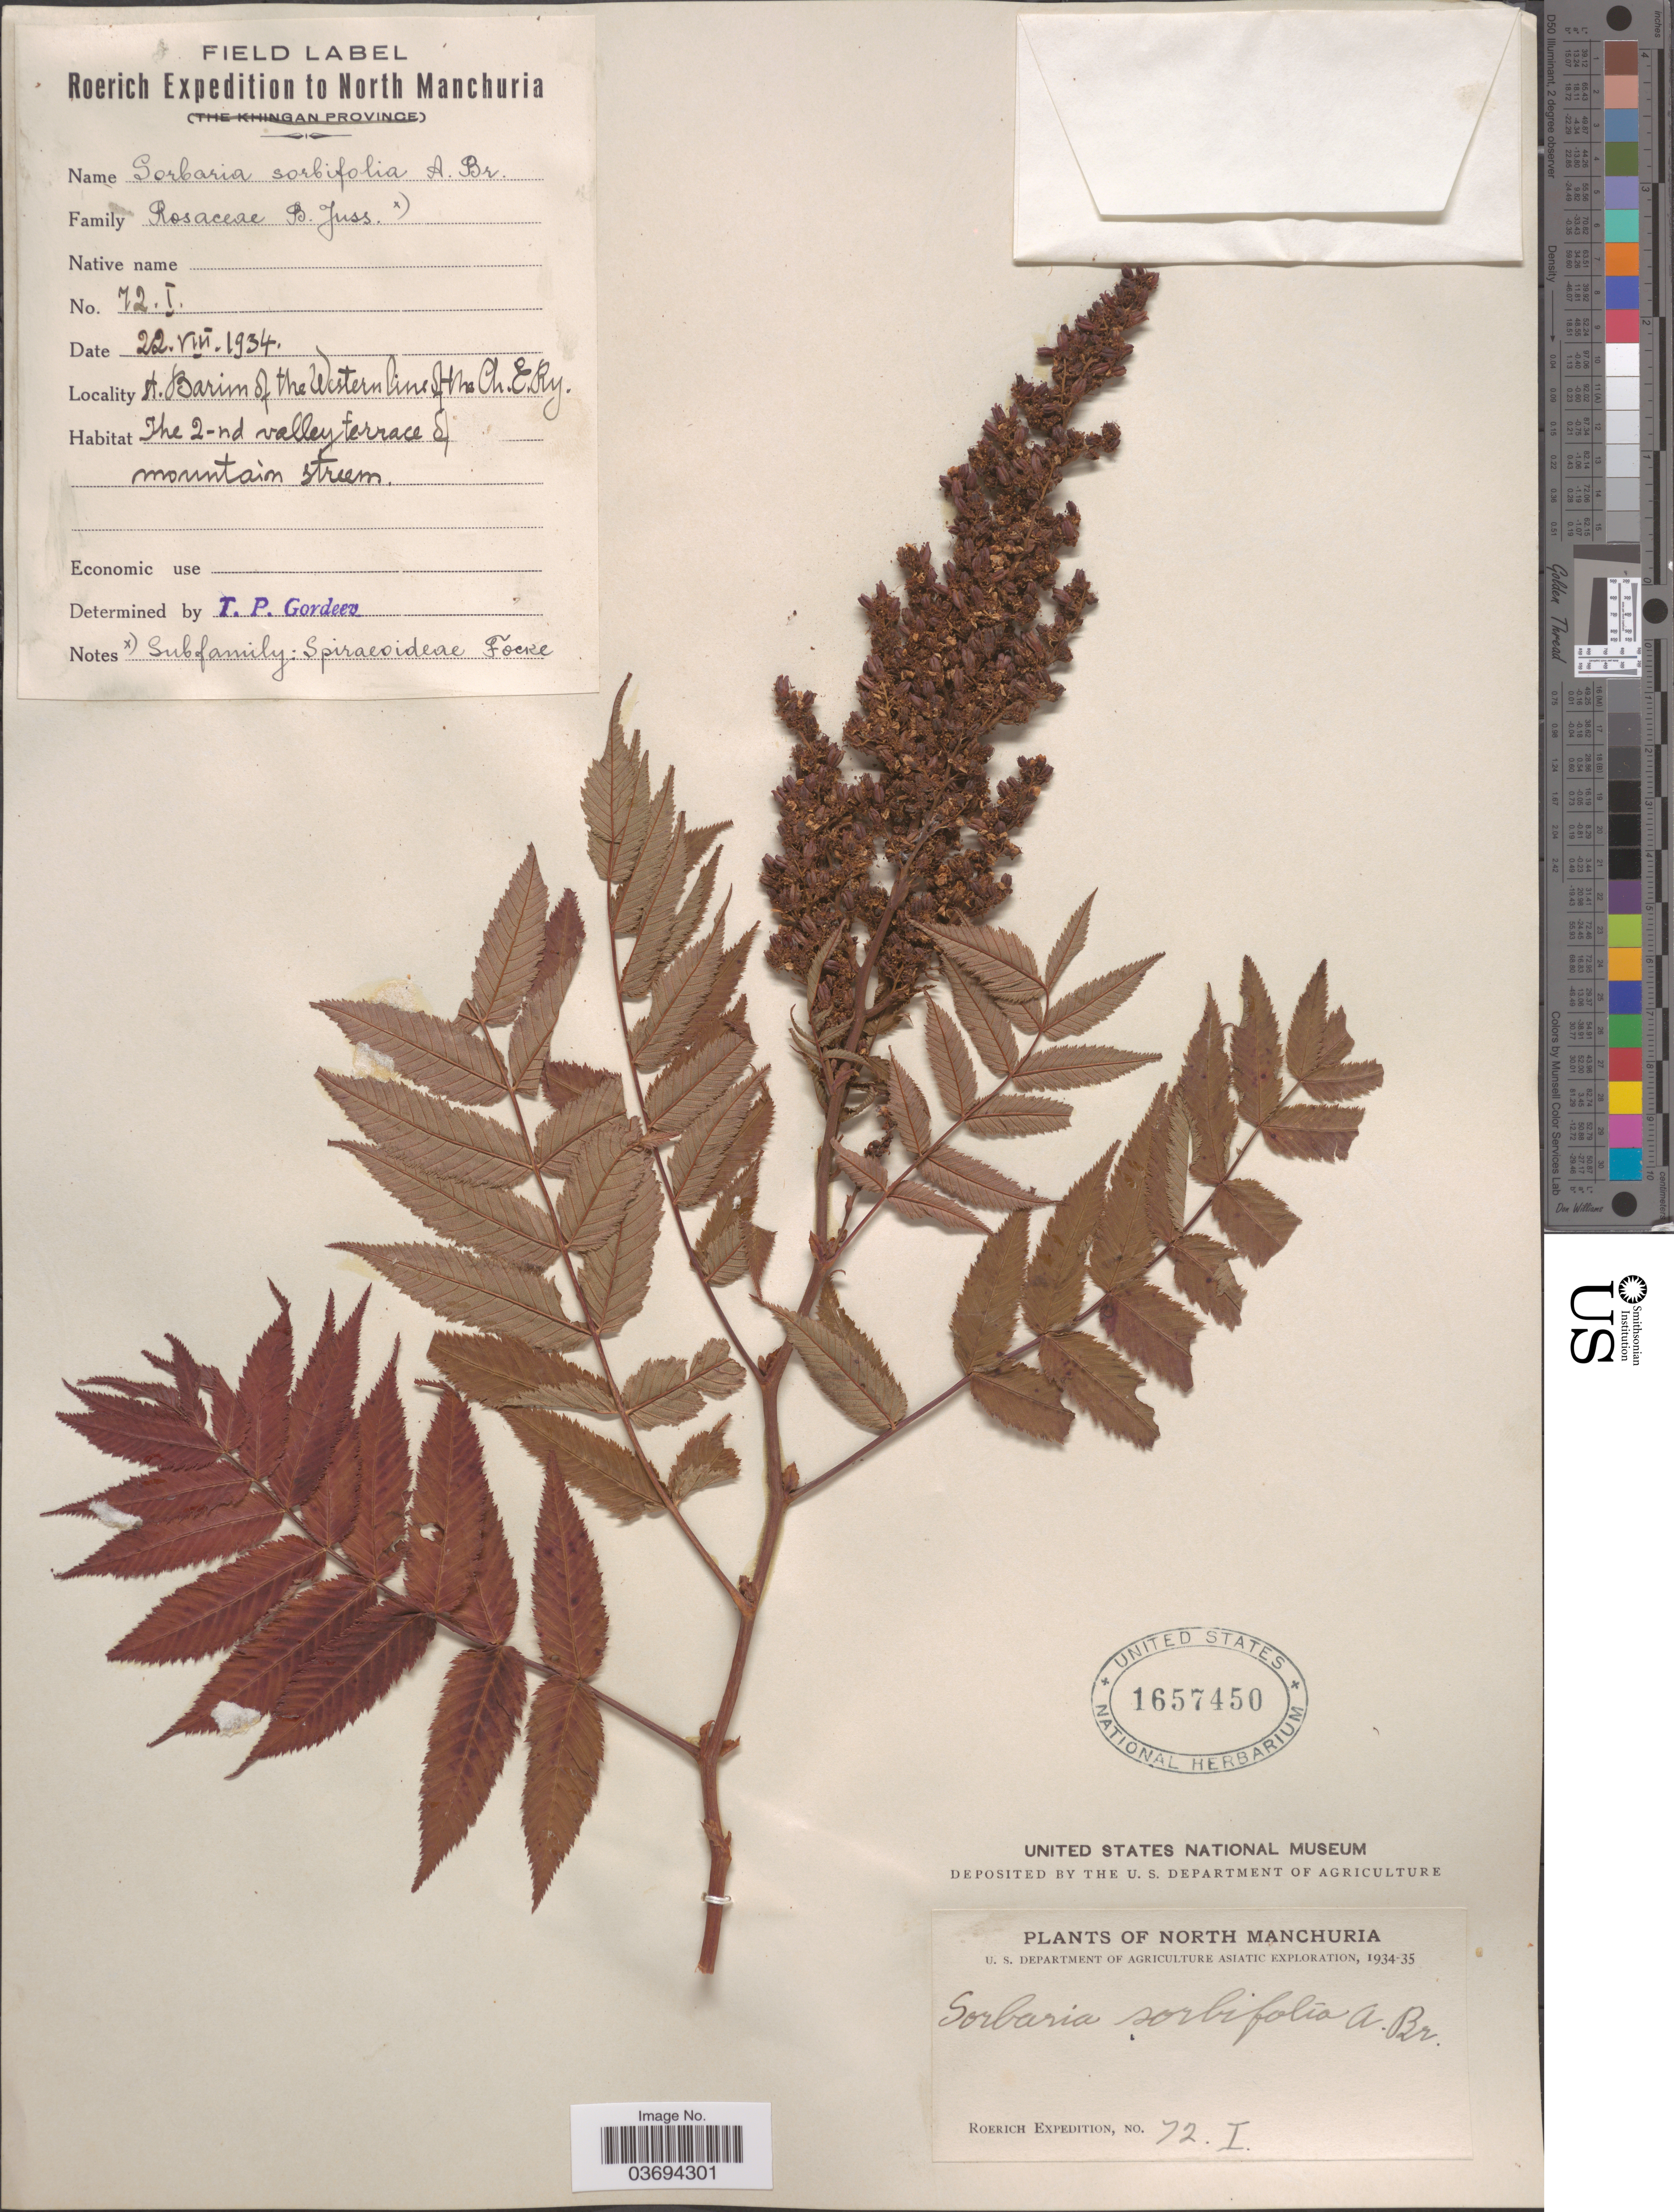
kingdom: Plantae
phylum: Tracheophyta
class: Magnoliopsida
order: Rosales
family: Rosaceae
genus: Sorbaria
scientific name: Sorbaria sorbifolia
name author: (L.) A. Braun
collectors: Roerich Expedition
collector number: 72.I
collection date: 1934-07-22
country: China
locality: North Manchuria. ST Barim of the Western line of the Ch. E. Ry. (Chinese Eastern Railway)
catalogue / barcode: US 1657450